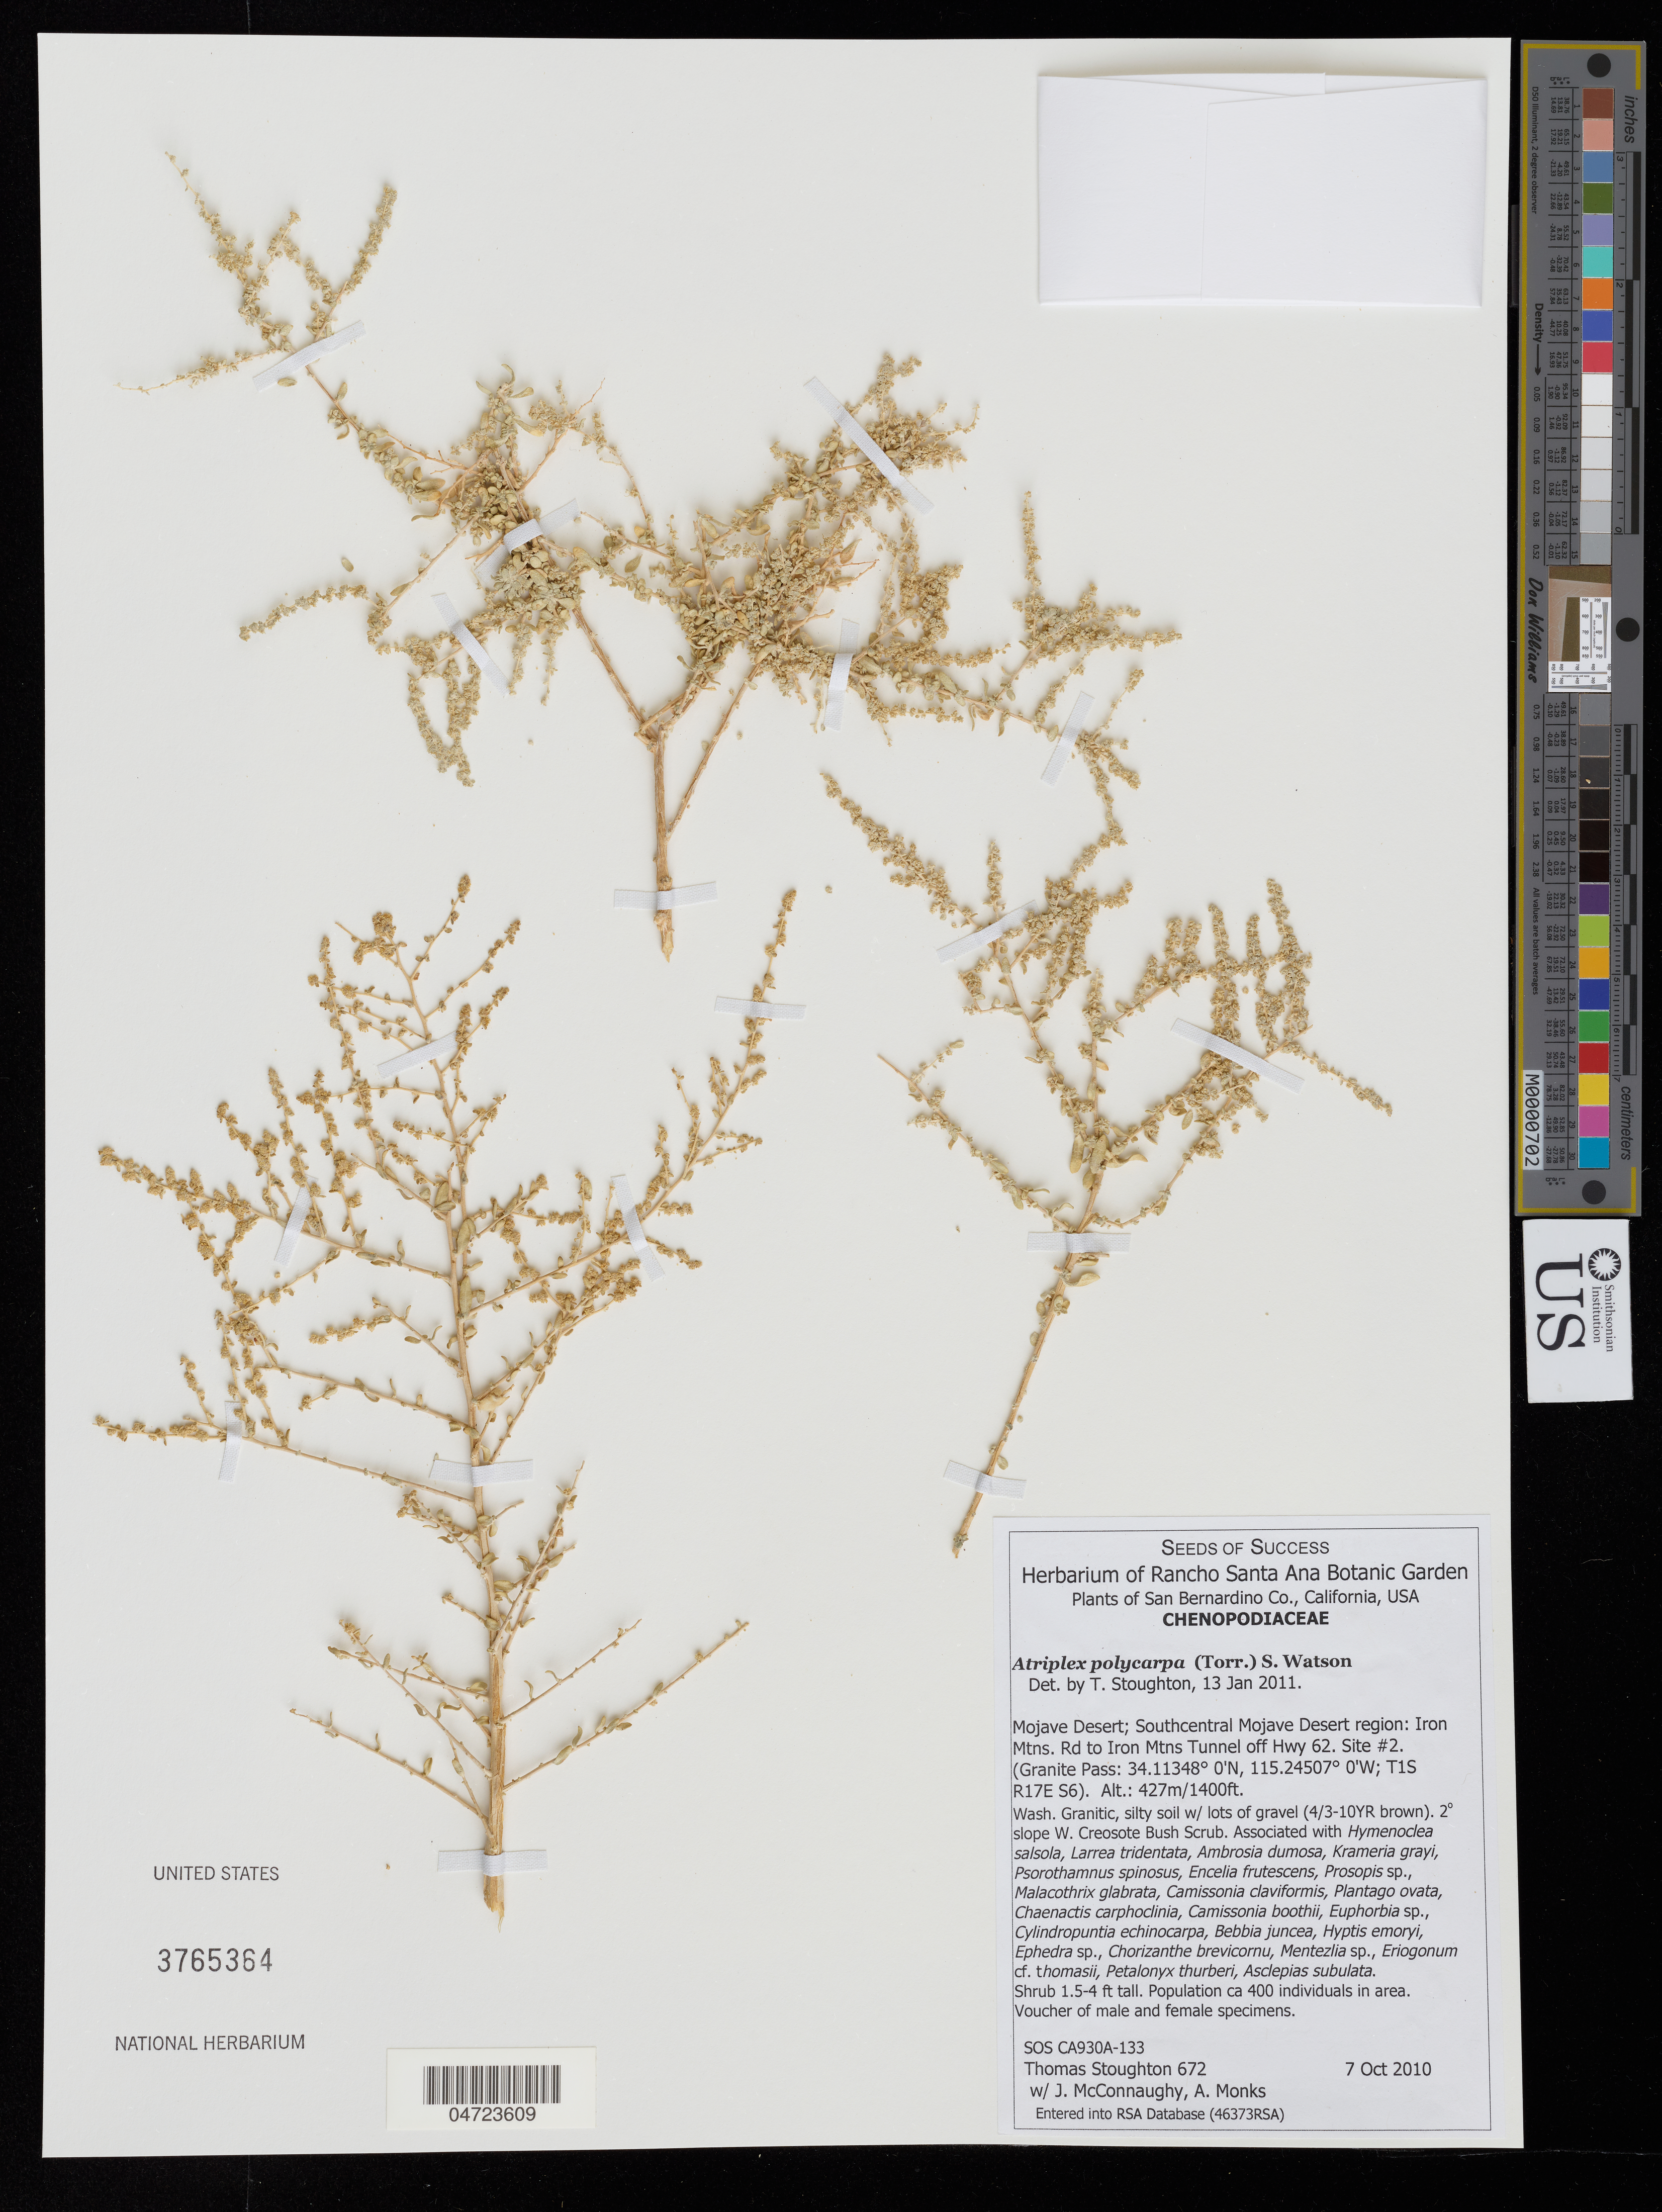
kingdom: Plantae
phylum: Tracheophyta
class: Magnoliopsida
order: Caryophyllales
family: Amaranthaceae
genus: Atriplex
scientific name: Atriplex polycarpa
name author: (Torr.) S. Watson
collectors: T. Stoughton, J. McConnaughy & A. Monks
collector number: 672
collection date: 2010-10-07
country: United States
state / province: California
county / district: San Bernardino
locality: San Bernardino Co. Mojave Desert; Southcentral Mojave Desert region: Iron Mtns. Rd to Iron Mtns Tunnel off Hwy 62. Site #2. (Granite Pass: T1S R17E S6).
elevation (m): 427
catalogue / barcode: US 3765364